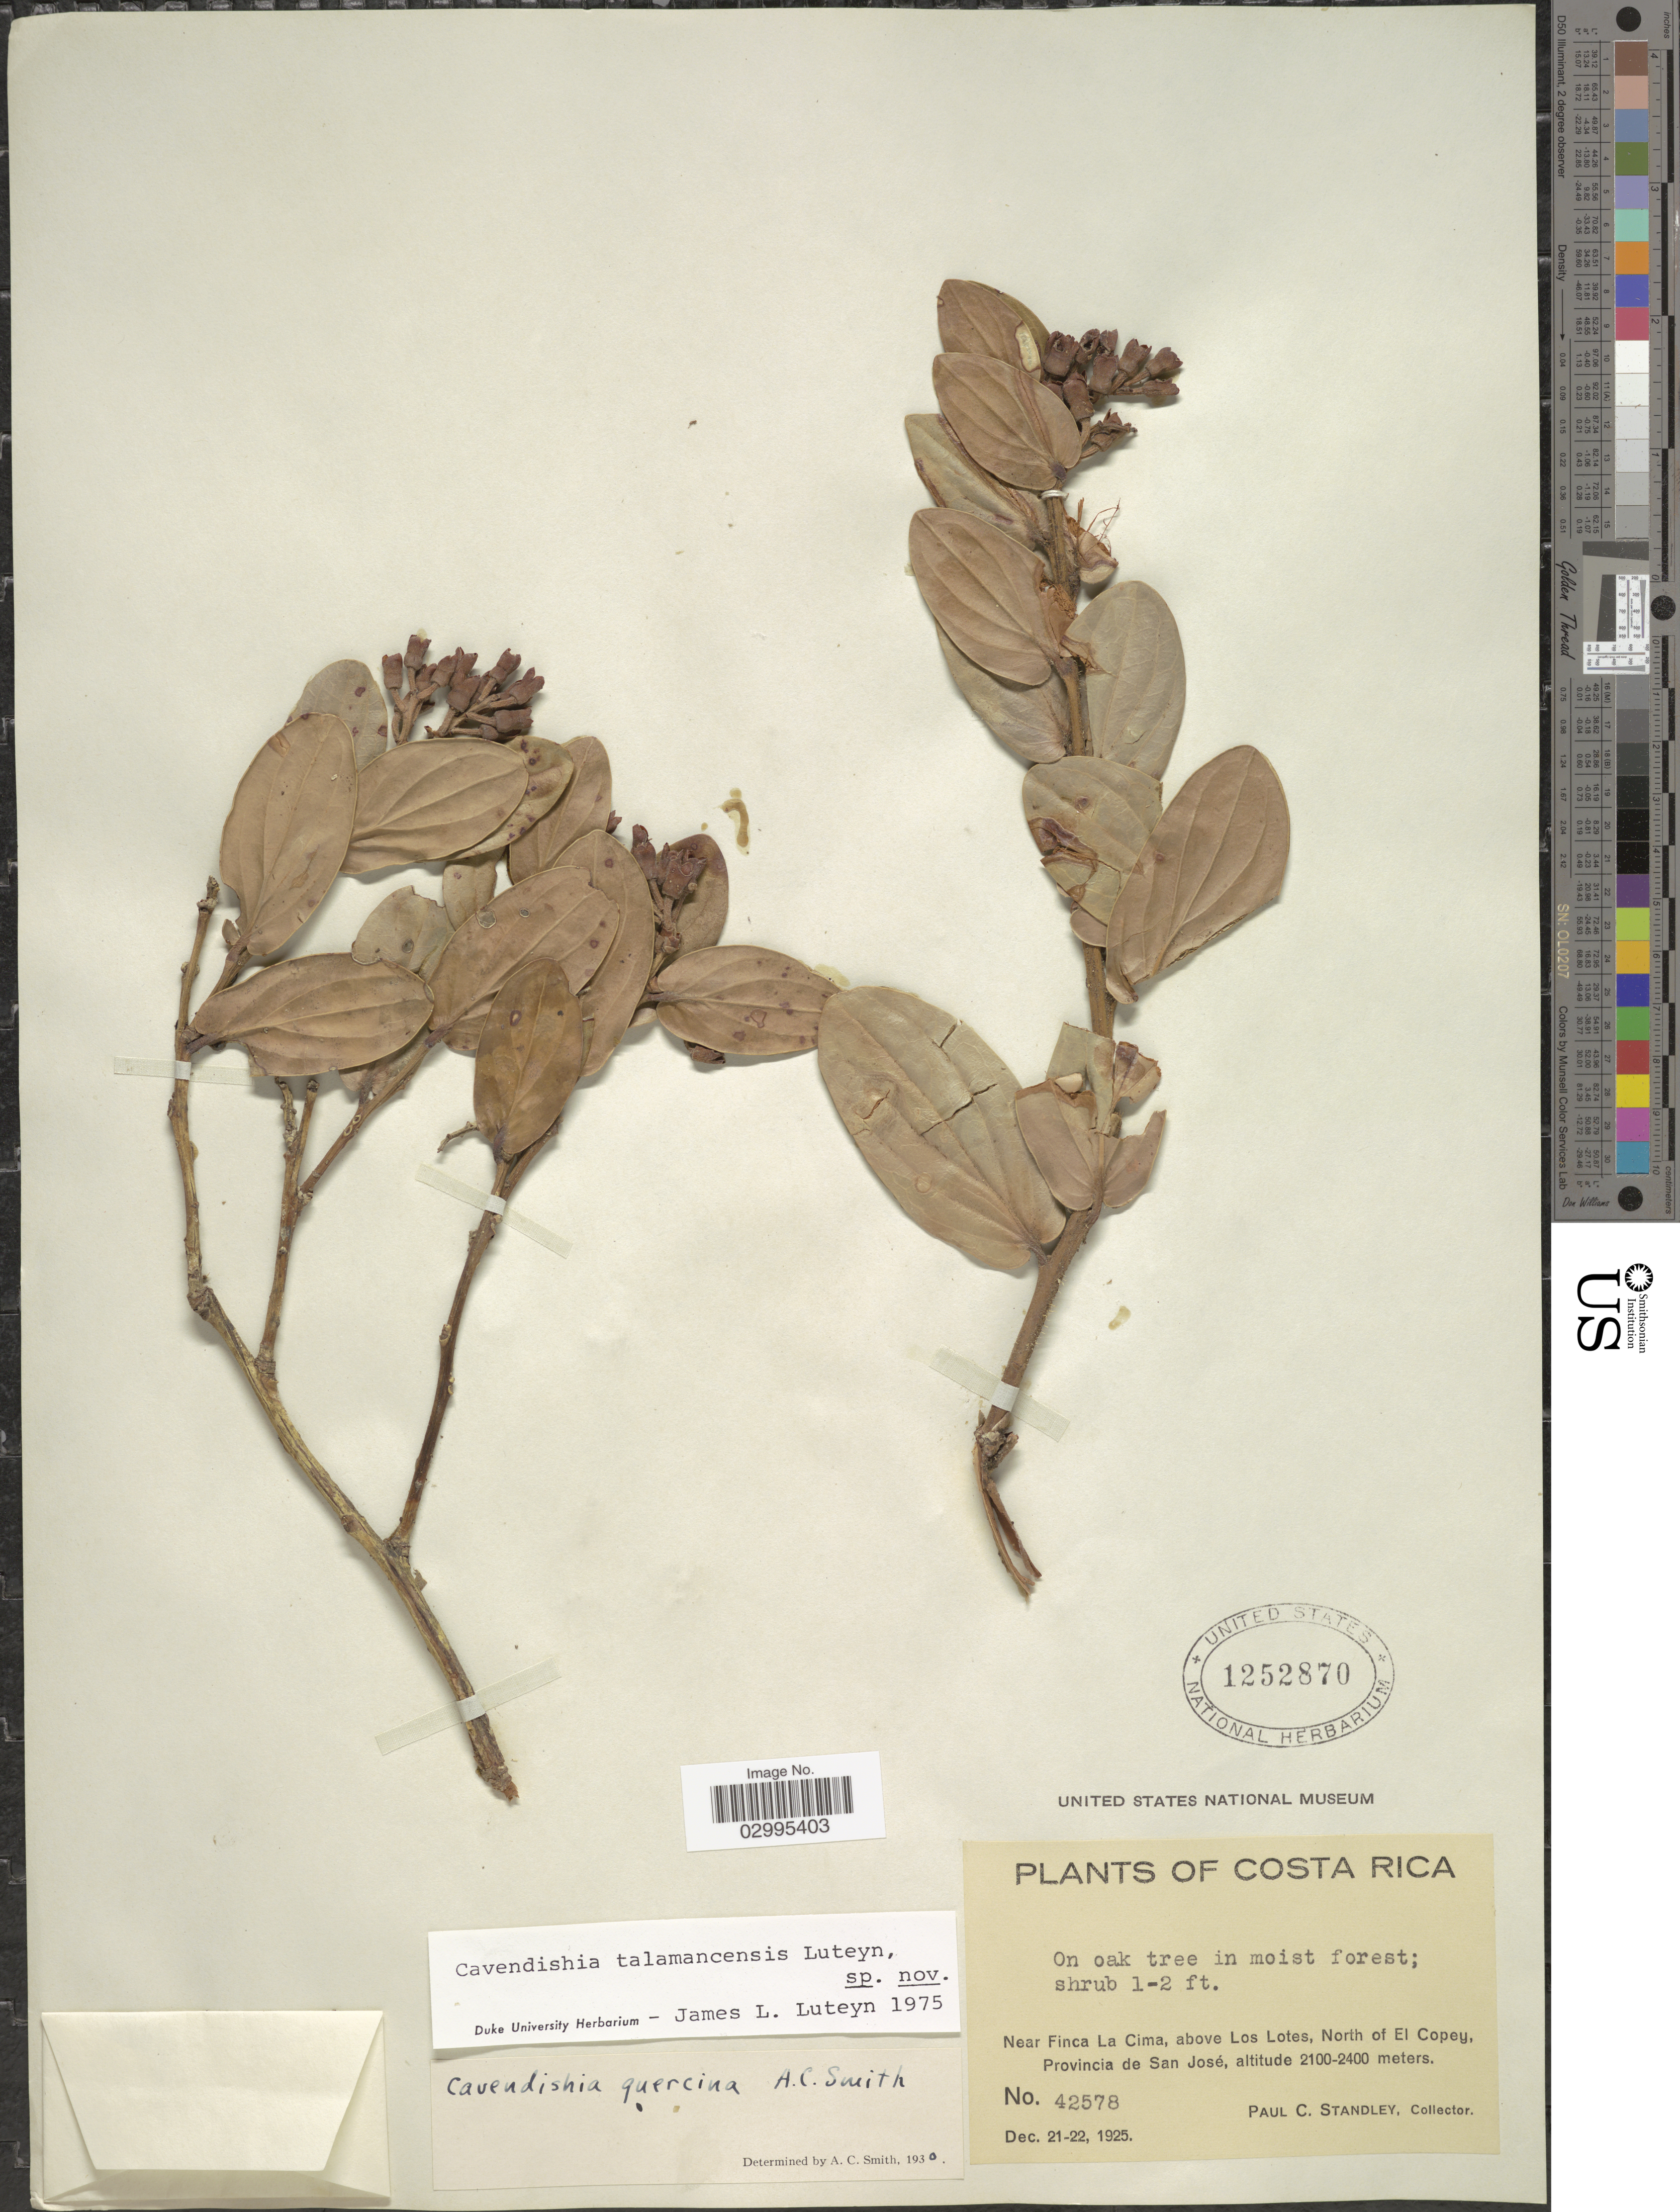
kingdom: Plantae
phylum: Tracheophyta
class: Magnoliopsida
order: Ericales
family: Ericaceae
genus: Cavendishia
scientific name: Cavendishia talamancensis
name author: Luteyn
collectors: P. C. Standley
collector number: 42578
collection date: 1925-12-21/1925-12-22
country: Costa Rica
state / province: San José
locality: Near Finca La Cima, above Las Lotes, North of El Copey.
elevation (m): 2100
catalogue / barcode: US 1252870